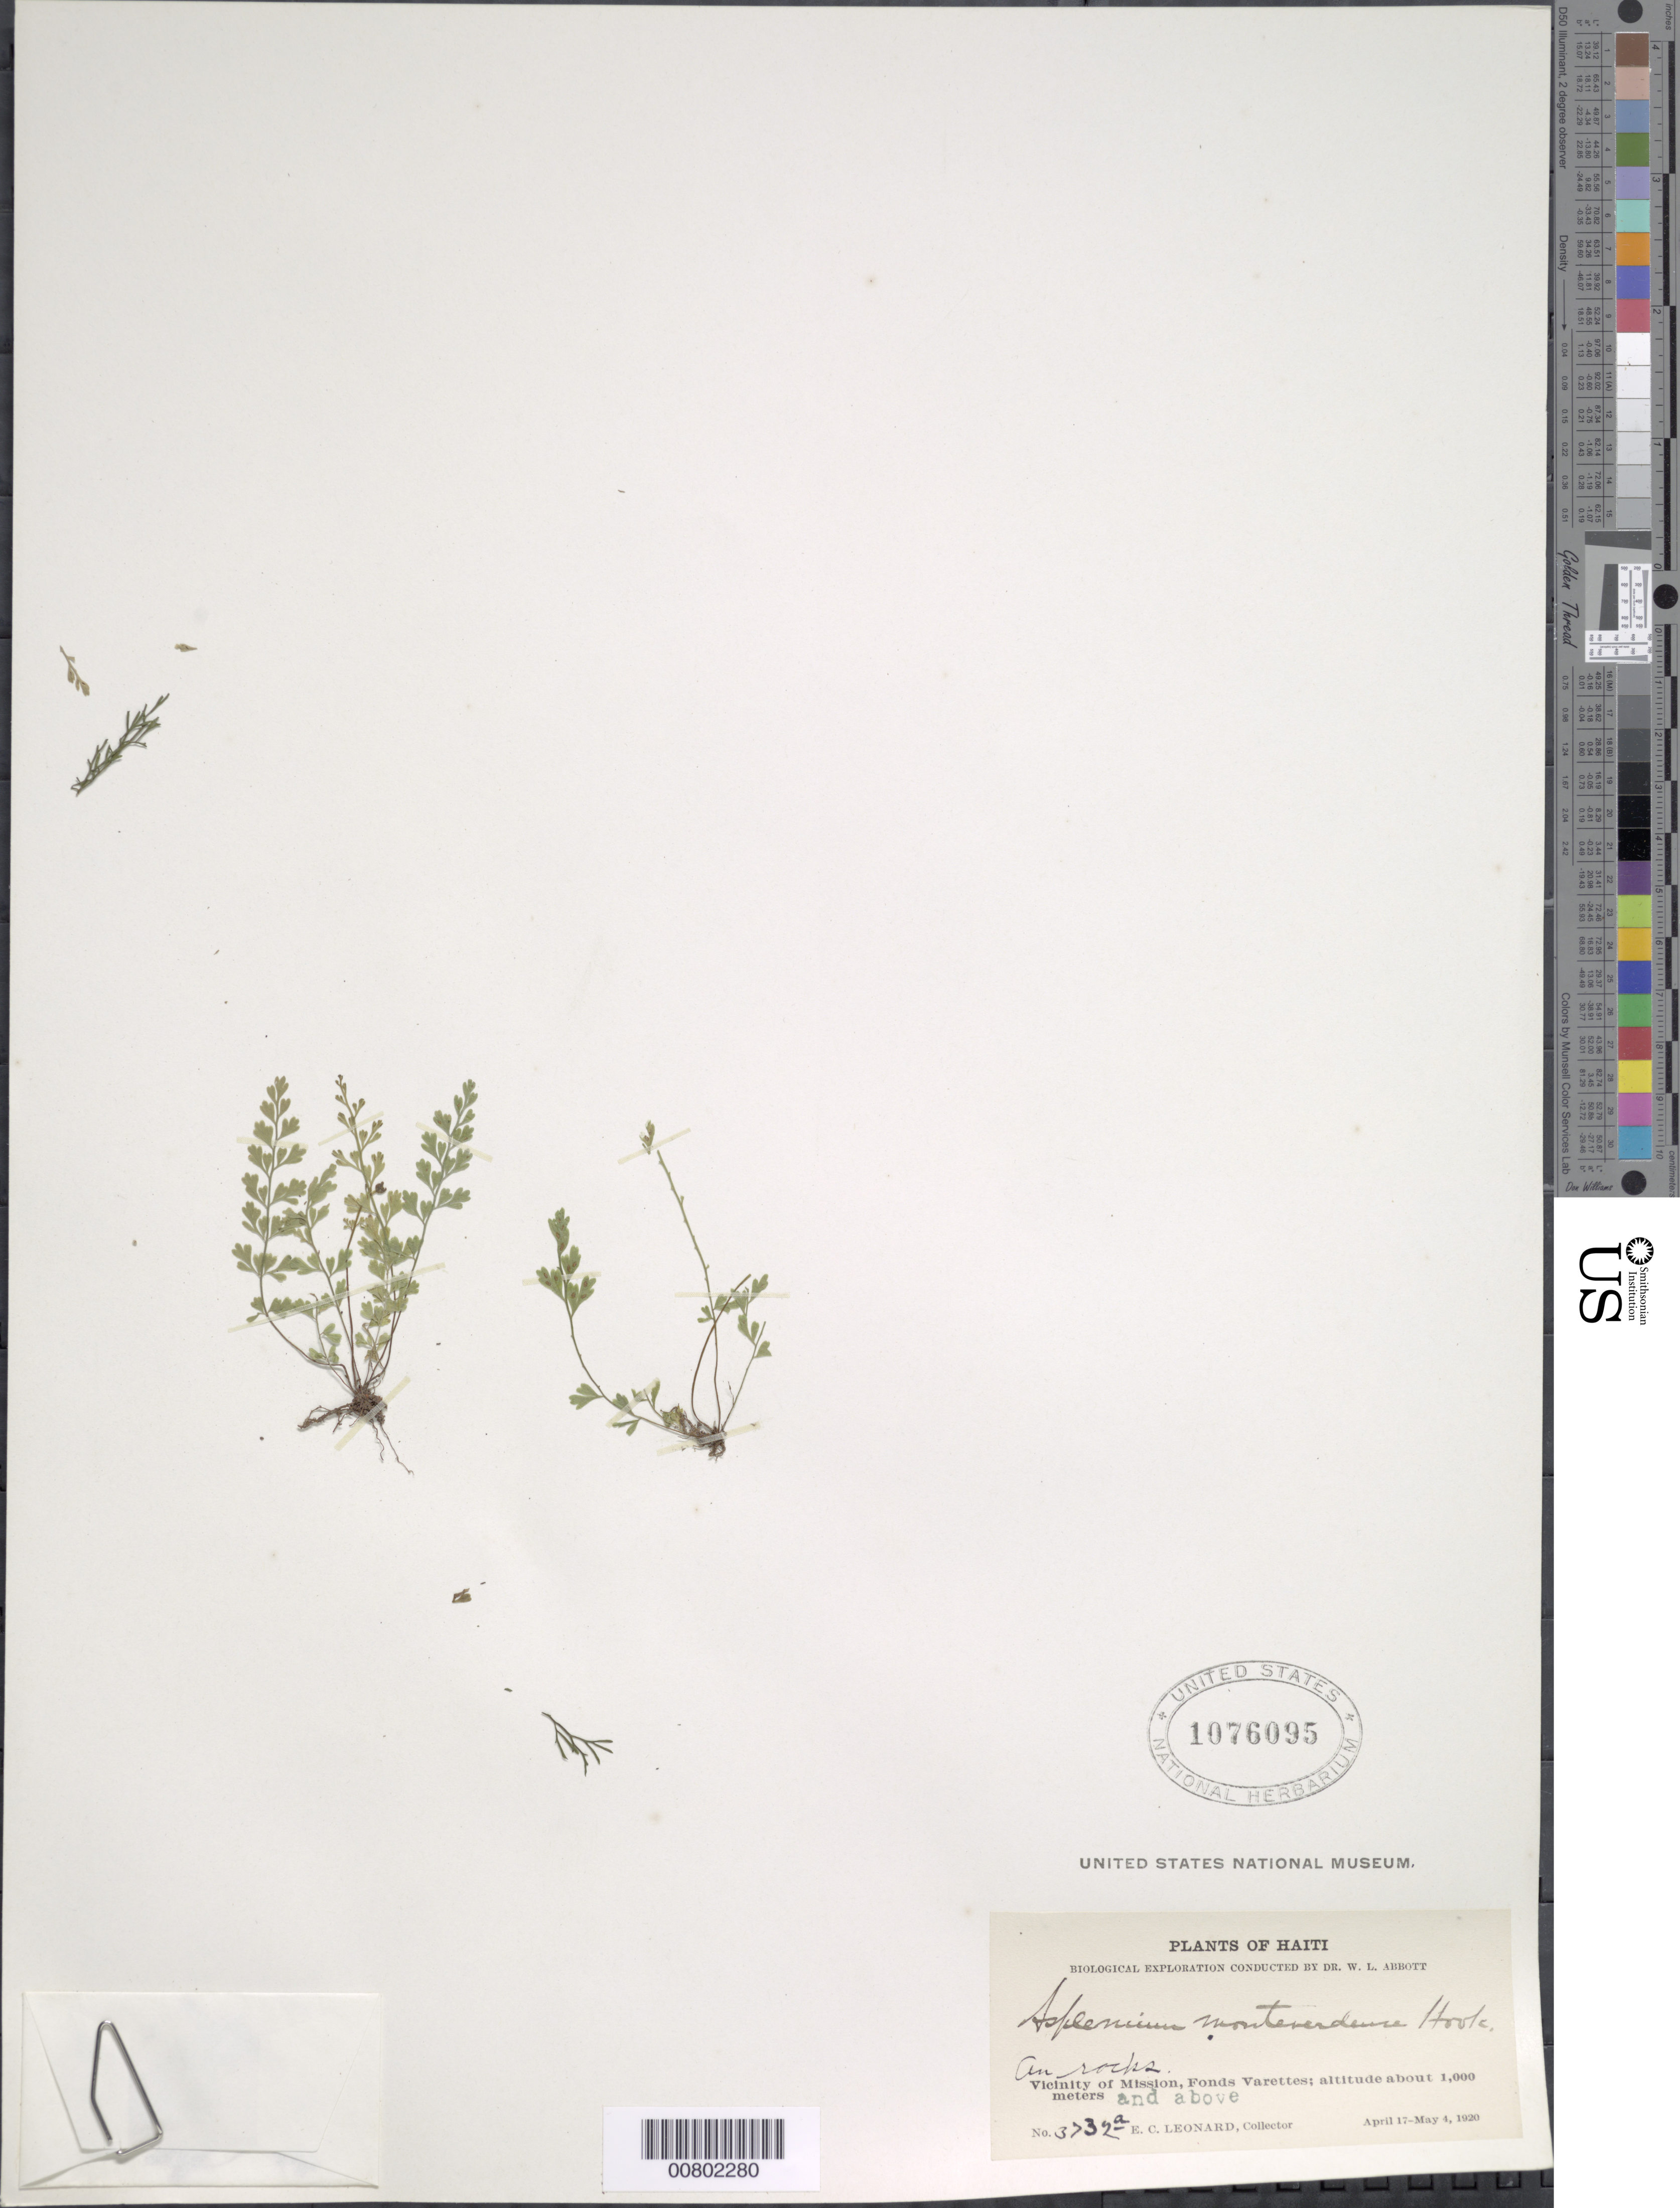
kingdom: Plantae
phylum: Tracheophyta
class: Polypodiopsida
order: Polypodiales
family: Aspleniaceae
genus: Asplenium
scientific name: Asplenium myriophyllum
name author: (Sw.) C. Presl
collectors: E. C. Leonard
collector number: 3732a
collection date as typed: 17 Apr 1920 to 04 May 1920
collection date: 1920-04-17/1920-05-04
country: Haiti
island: Hispaniola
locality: Fonds Varettes, vicinity Mission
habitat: On rocks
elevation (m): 1000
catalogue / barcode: US 1076095